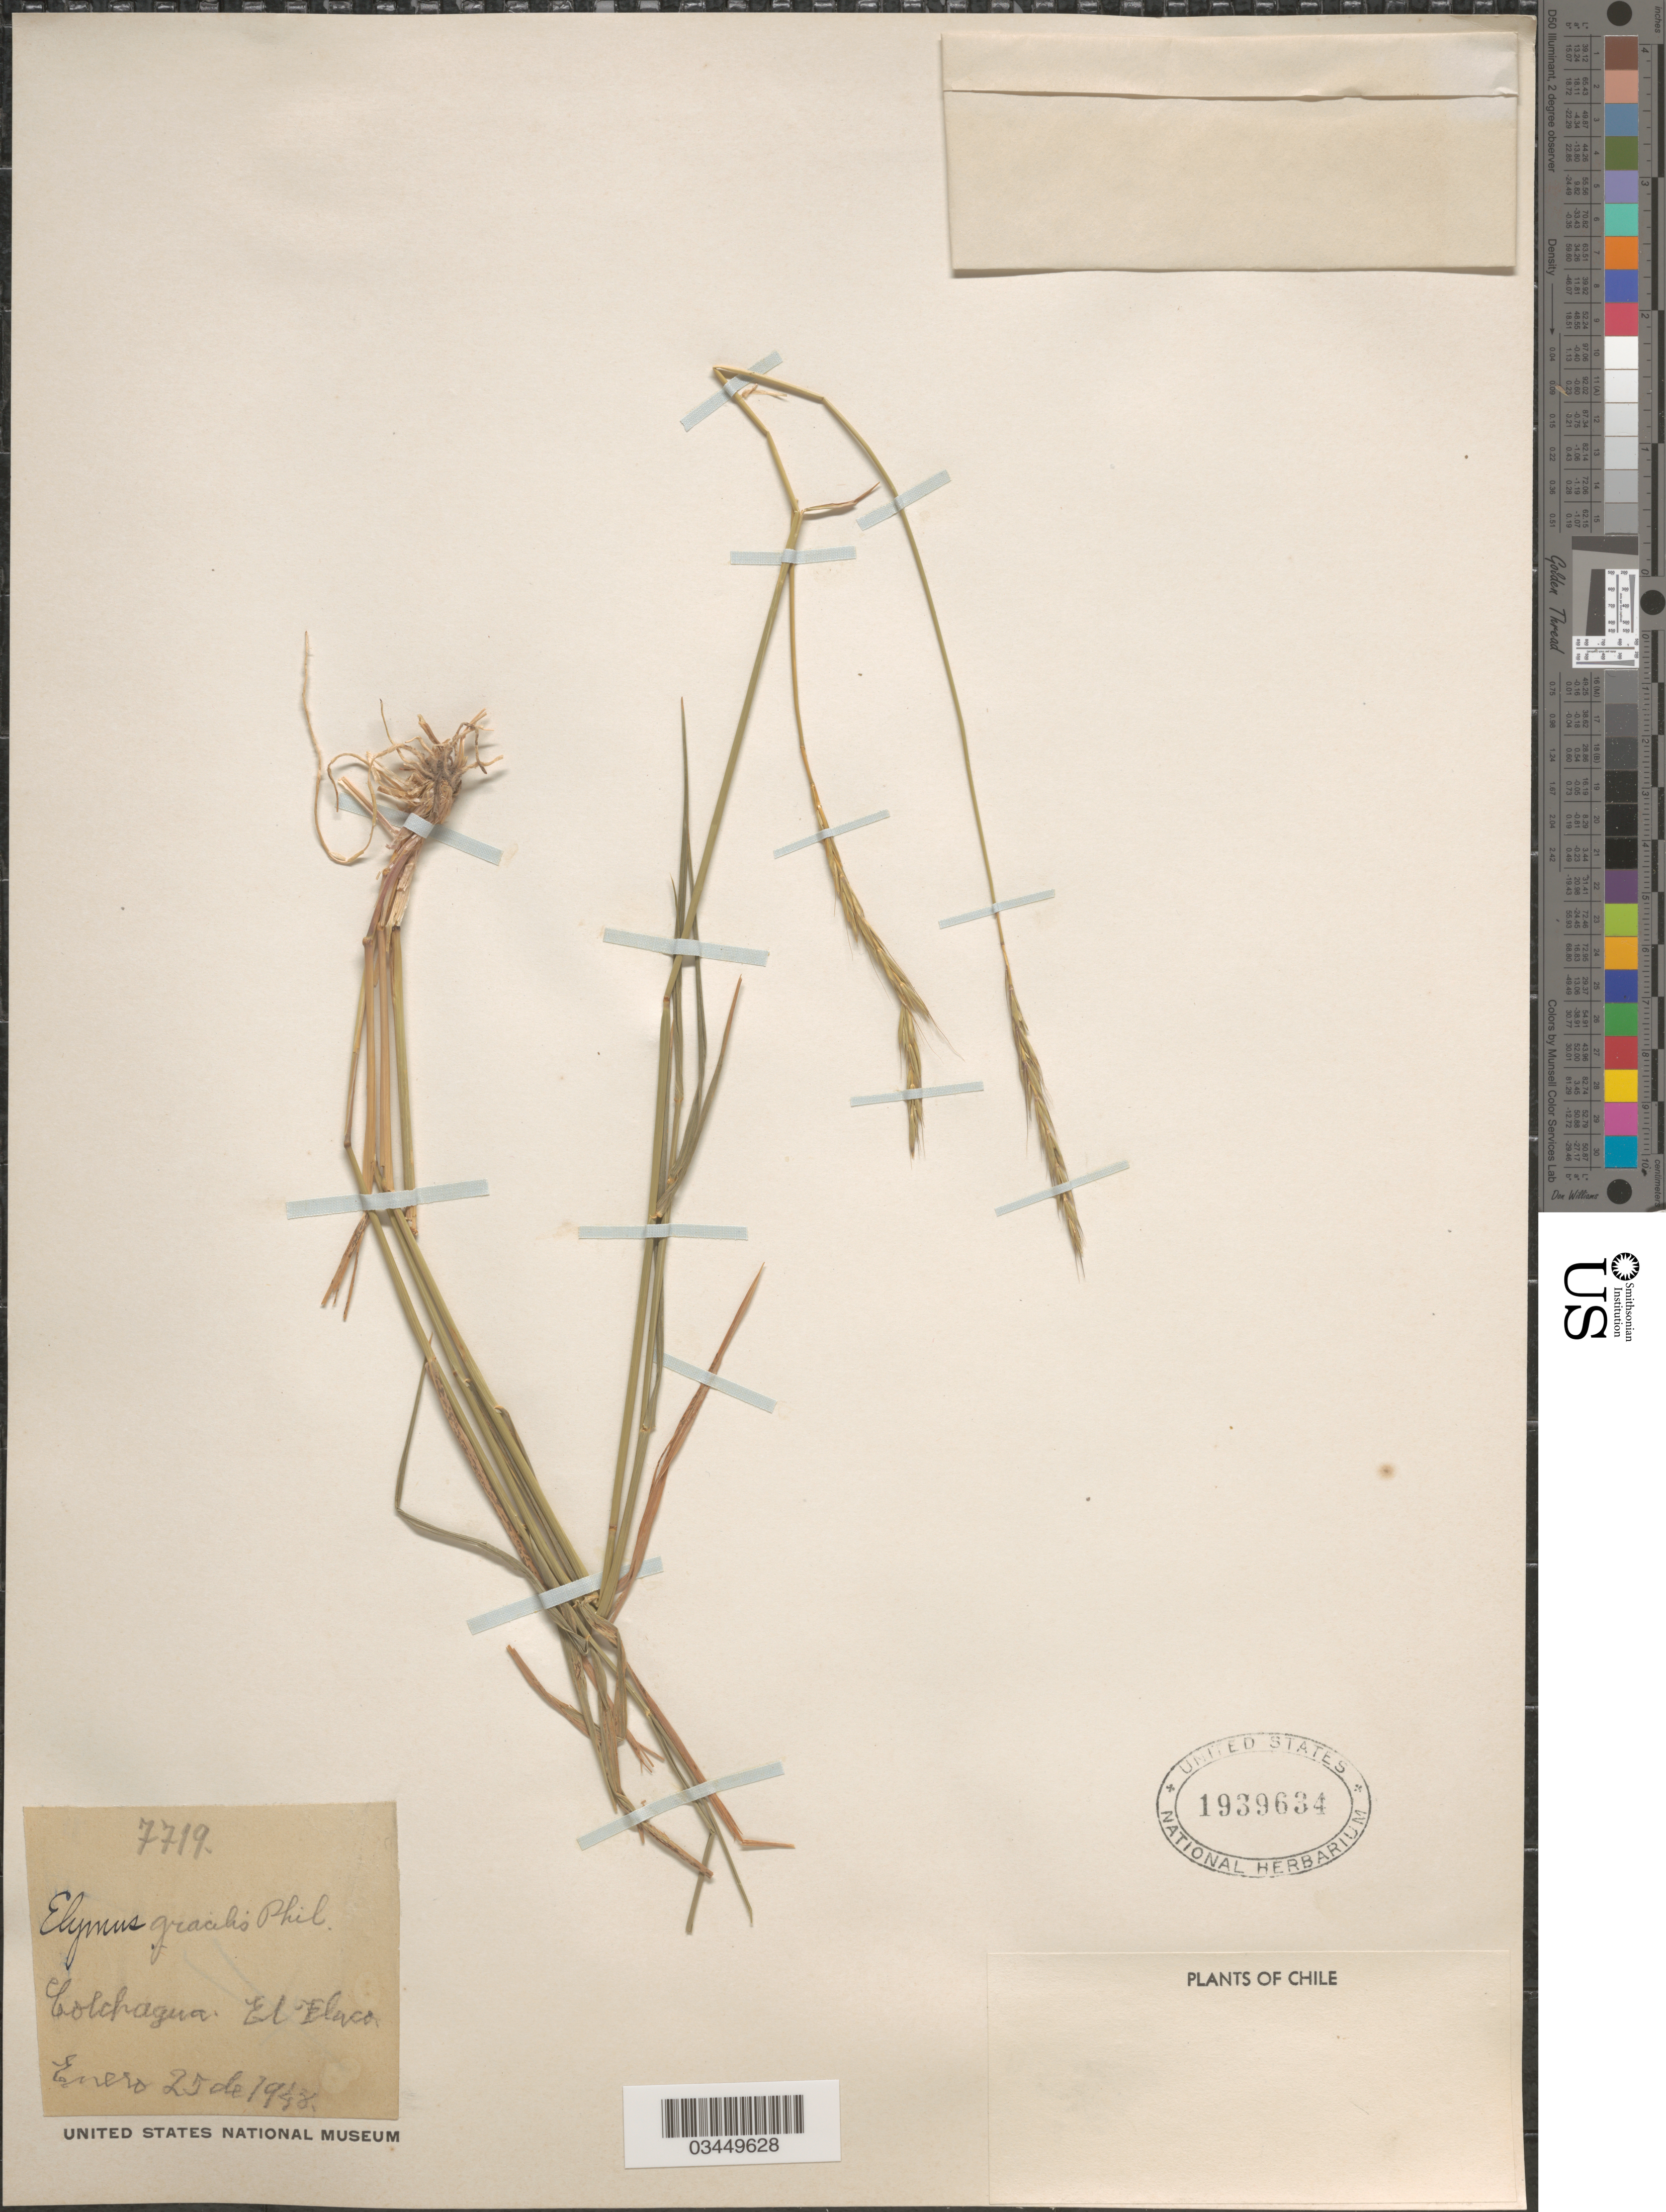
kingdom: Plantae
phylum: Tracheophyta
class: Liliopsida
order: Poales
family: Poaceae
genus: Elymus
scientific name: Elymus angulatus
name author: J. Presl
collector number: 7719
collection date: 1943-01-25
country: Chile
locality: Colchagua. El Flaco.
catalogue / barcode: US 1939634